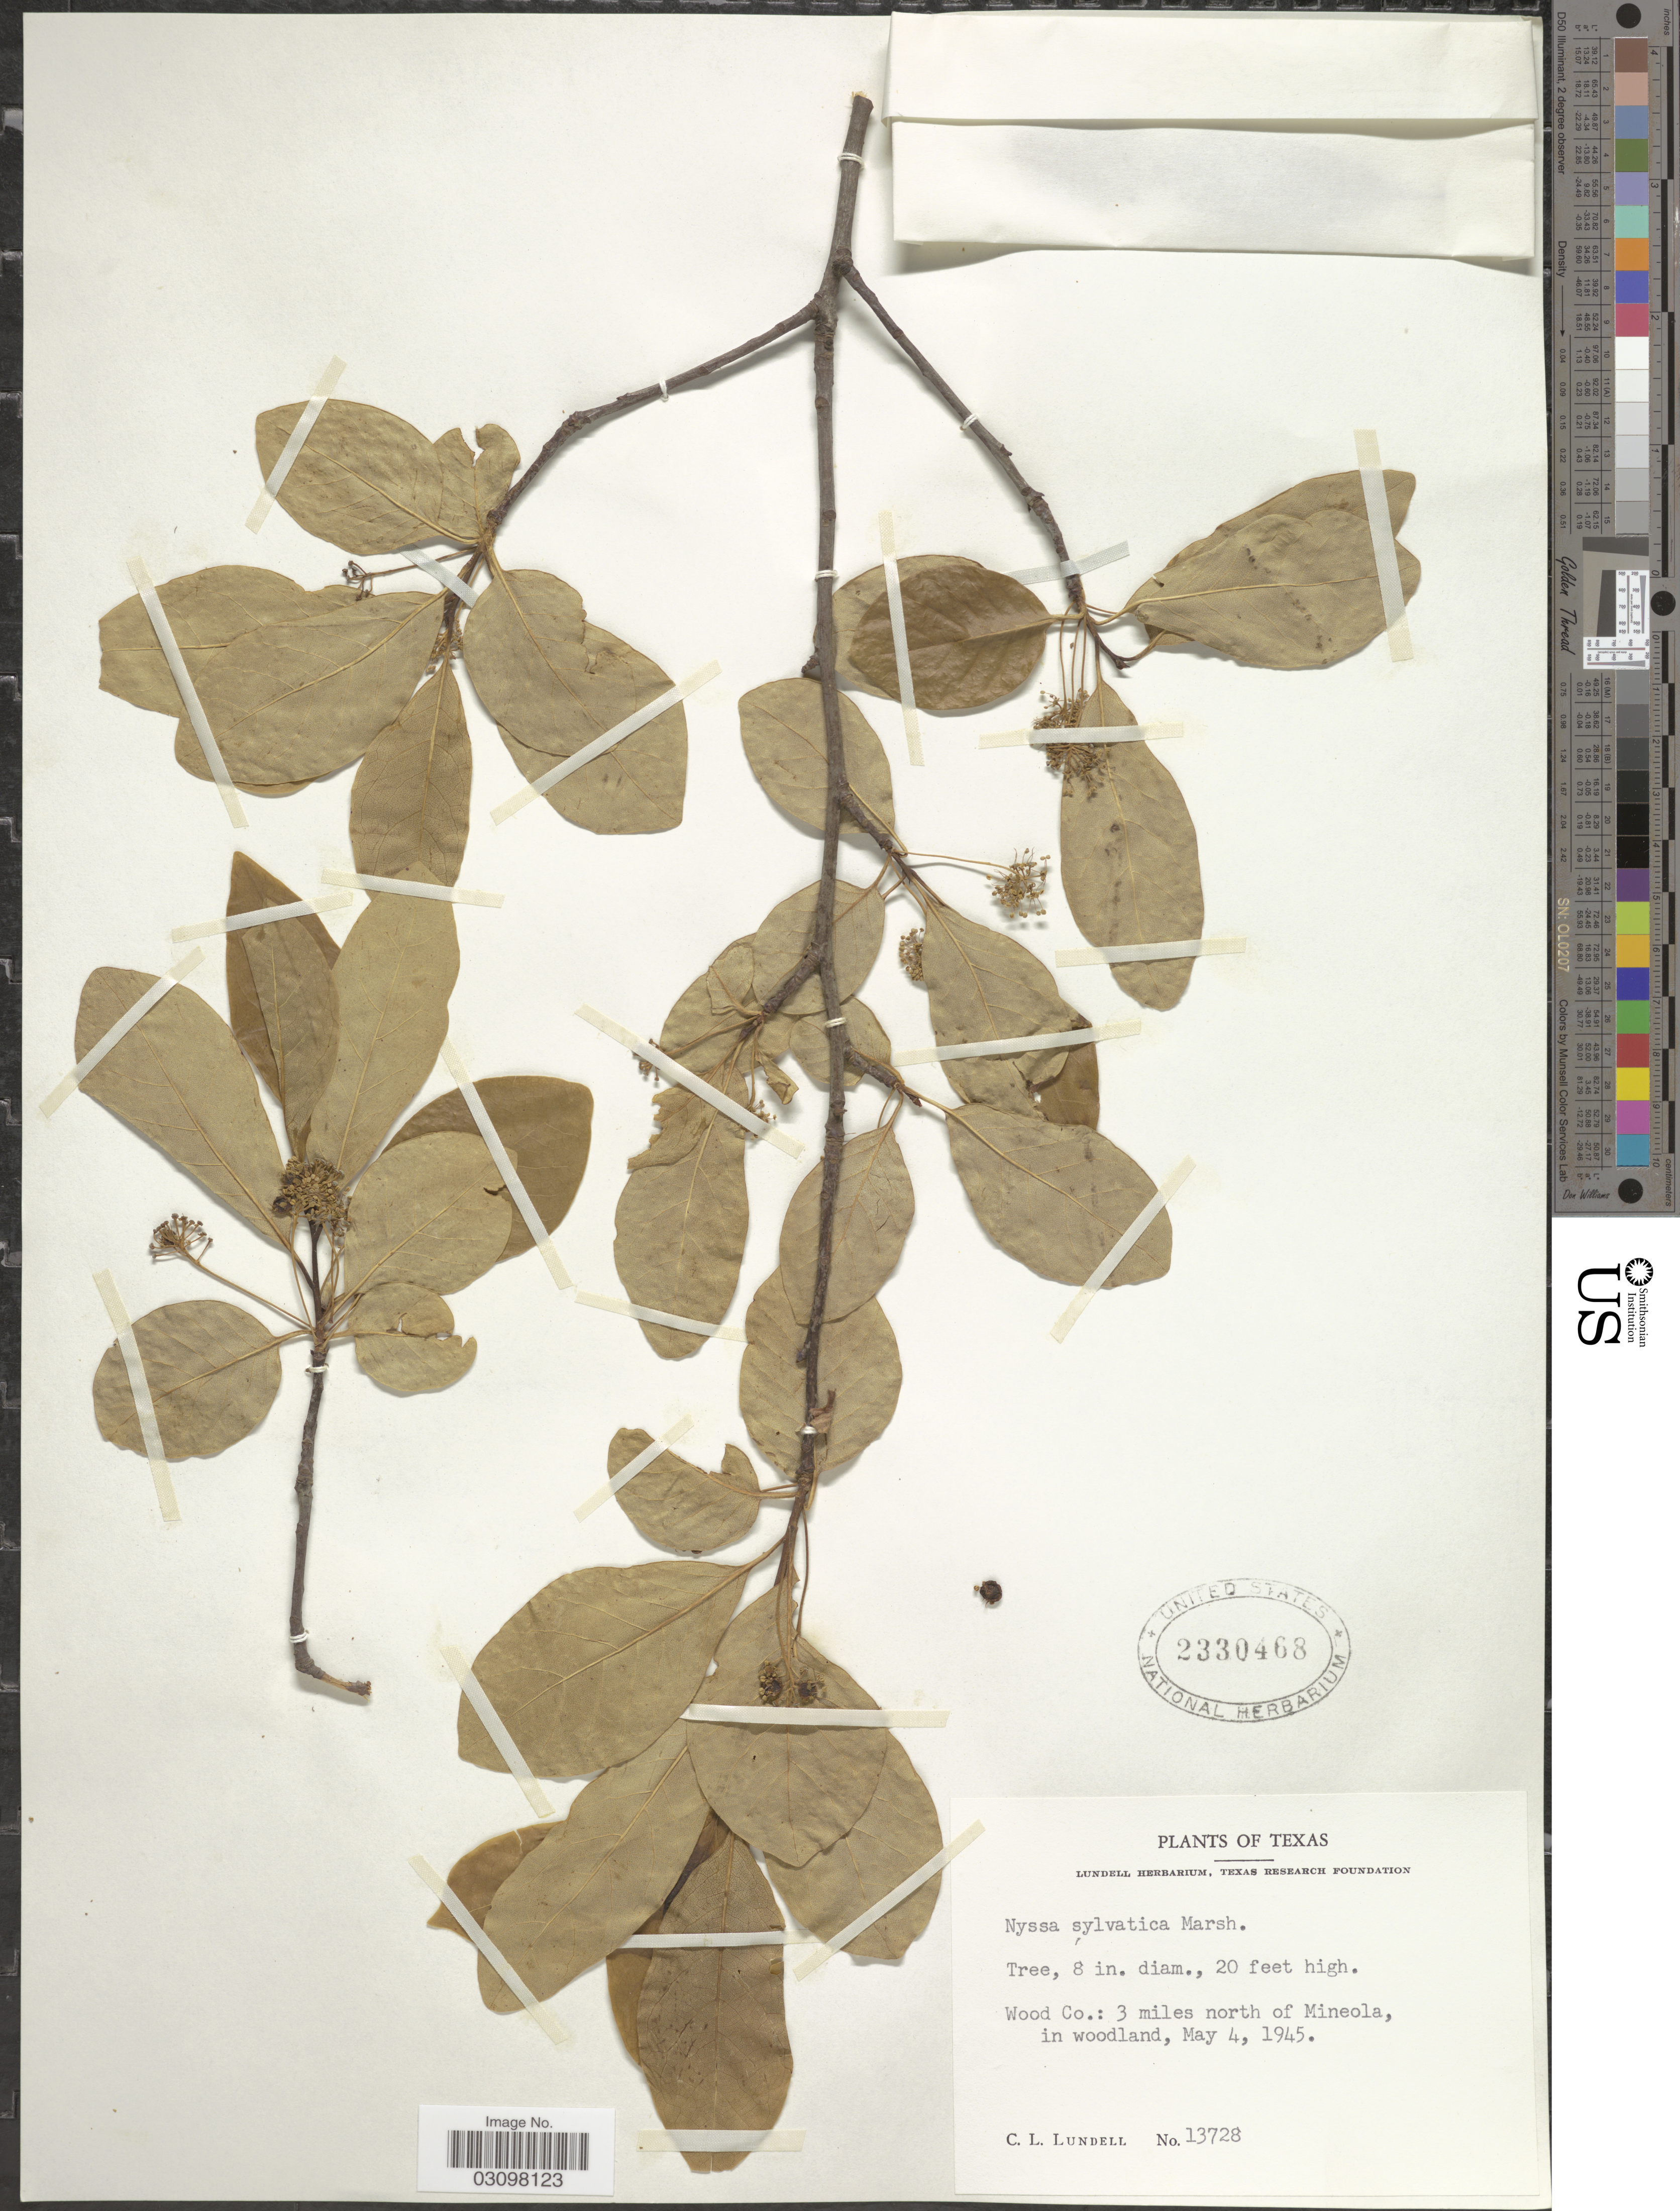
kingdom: Plantae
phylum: Tracheophyta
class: Magnoliopsida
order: Cornales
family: Nyssaceae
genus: Nyssa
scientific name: Nyssa sylvatica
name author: Marshall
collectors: C. L. Lundell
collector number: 13728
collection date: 1945-05-04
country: United States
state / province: Texas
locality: Wood Co.: 3 miles north of Mineola, in woodland.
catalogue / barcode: US 2330468